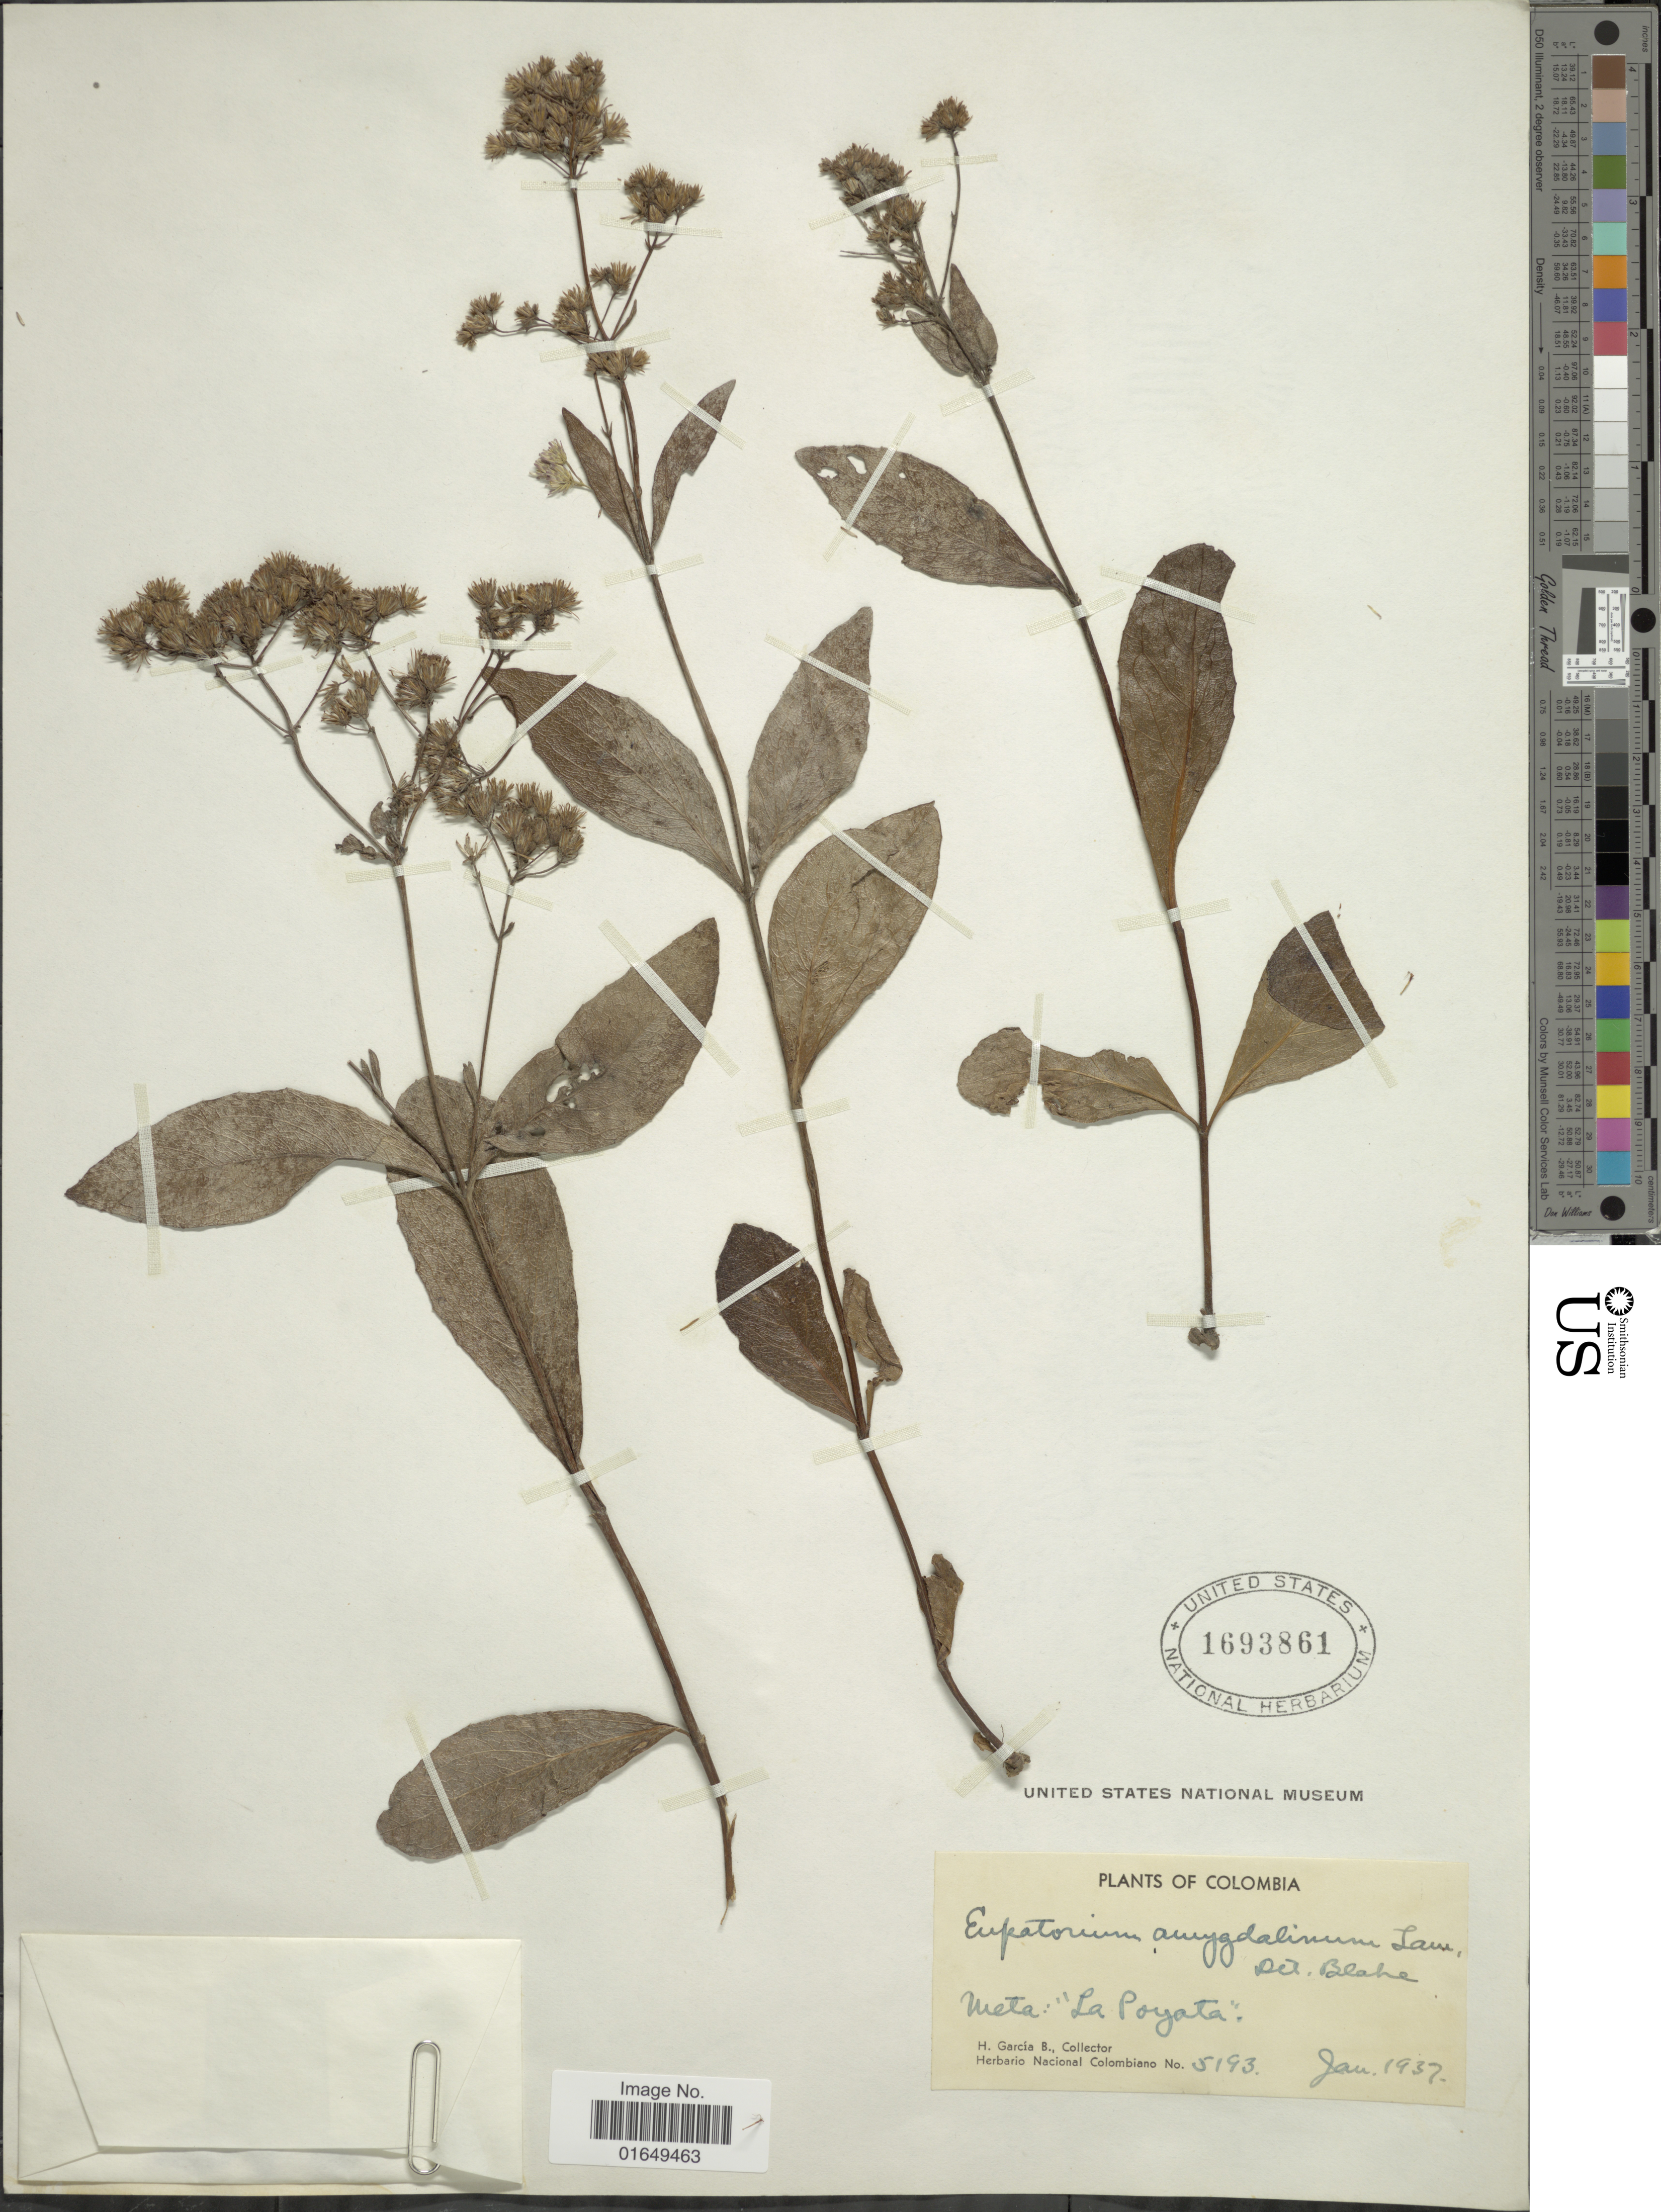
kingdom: Plantae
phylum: Tracheophyta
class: Magnoliopsida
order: Asterales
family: Asteraceae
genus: Ayapana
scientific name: Ayapana amygdalina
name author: (Lam.) R.M. King & H. Rob.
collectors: H. García Barriga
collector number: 5193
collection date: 1937-01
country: Colombia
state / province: Meta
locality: La Poyata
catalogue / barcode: US 1693861